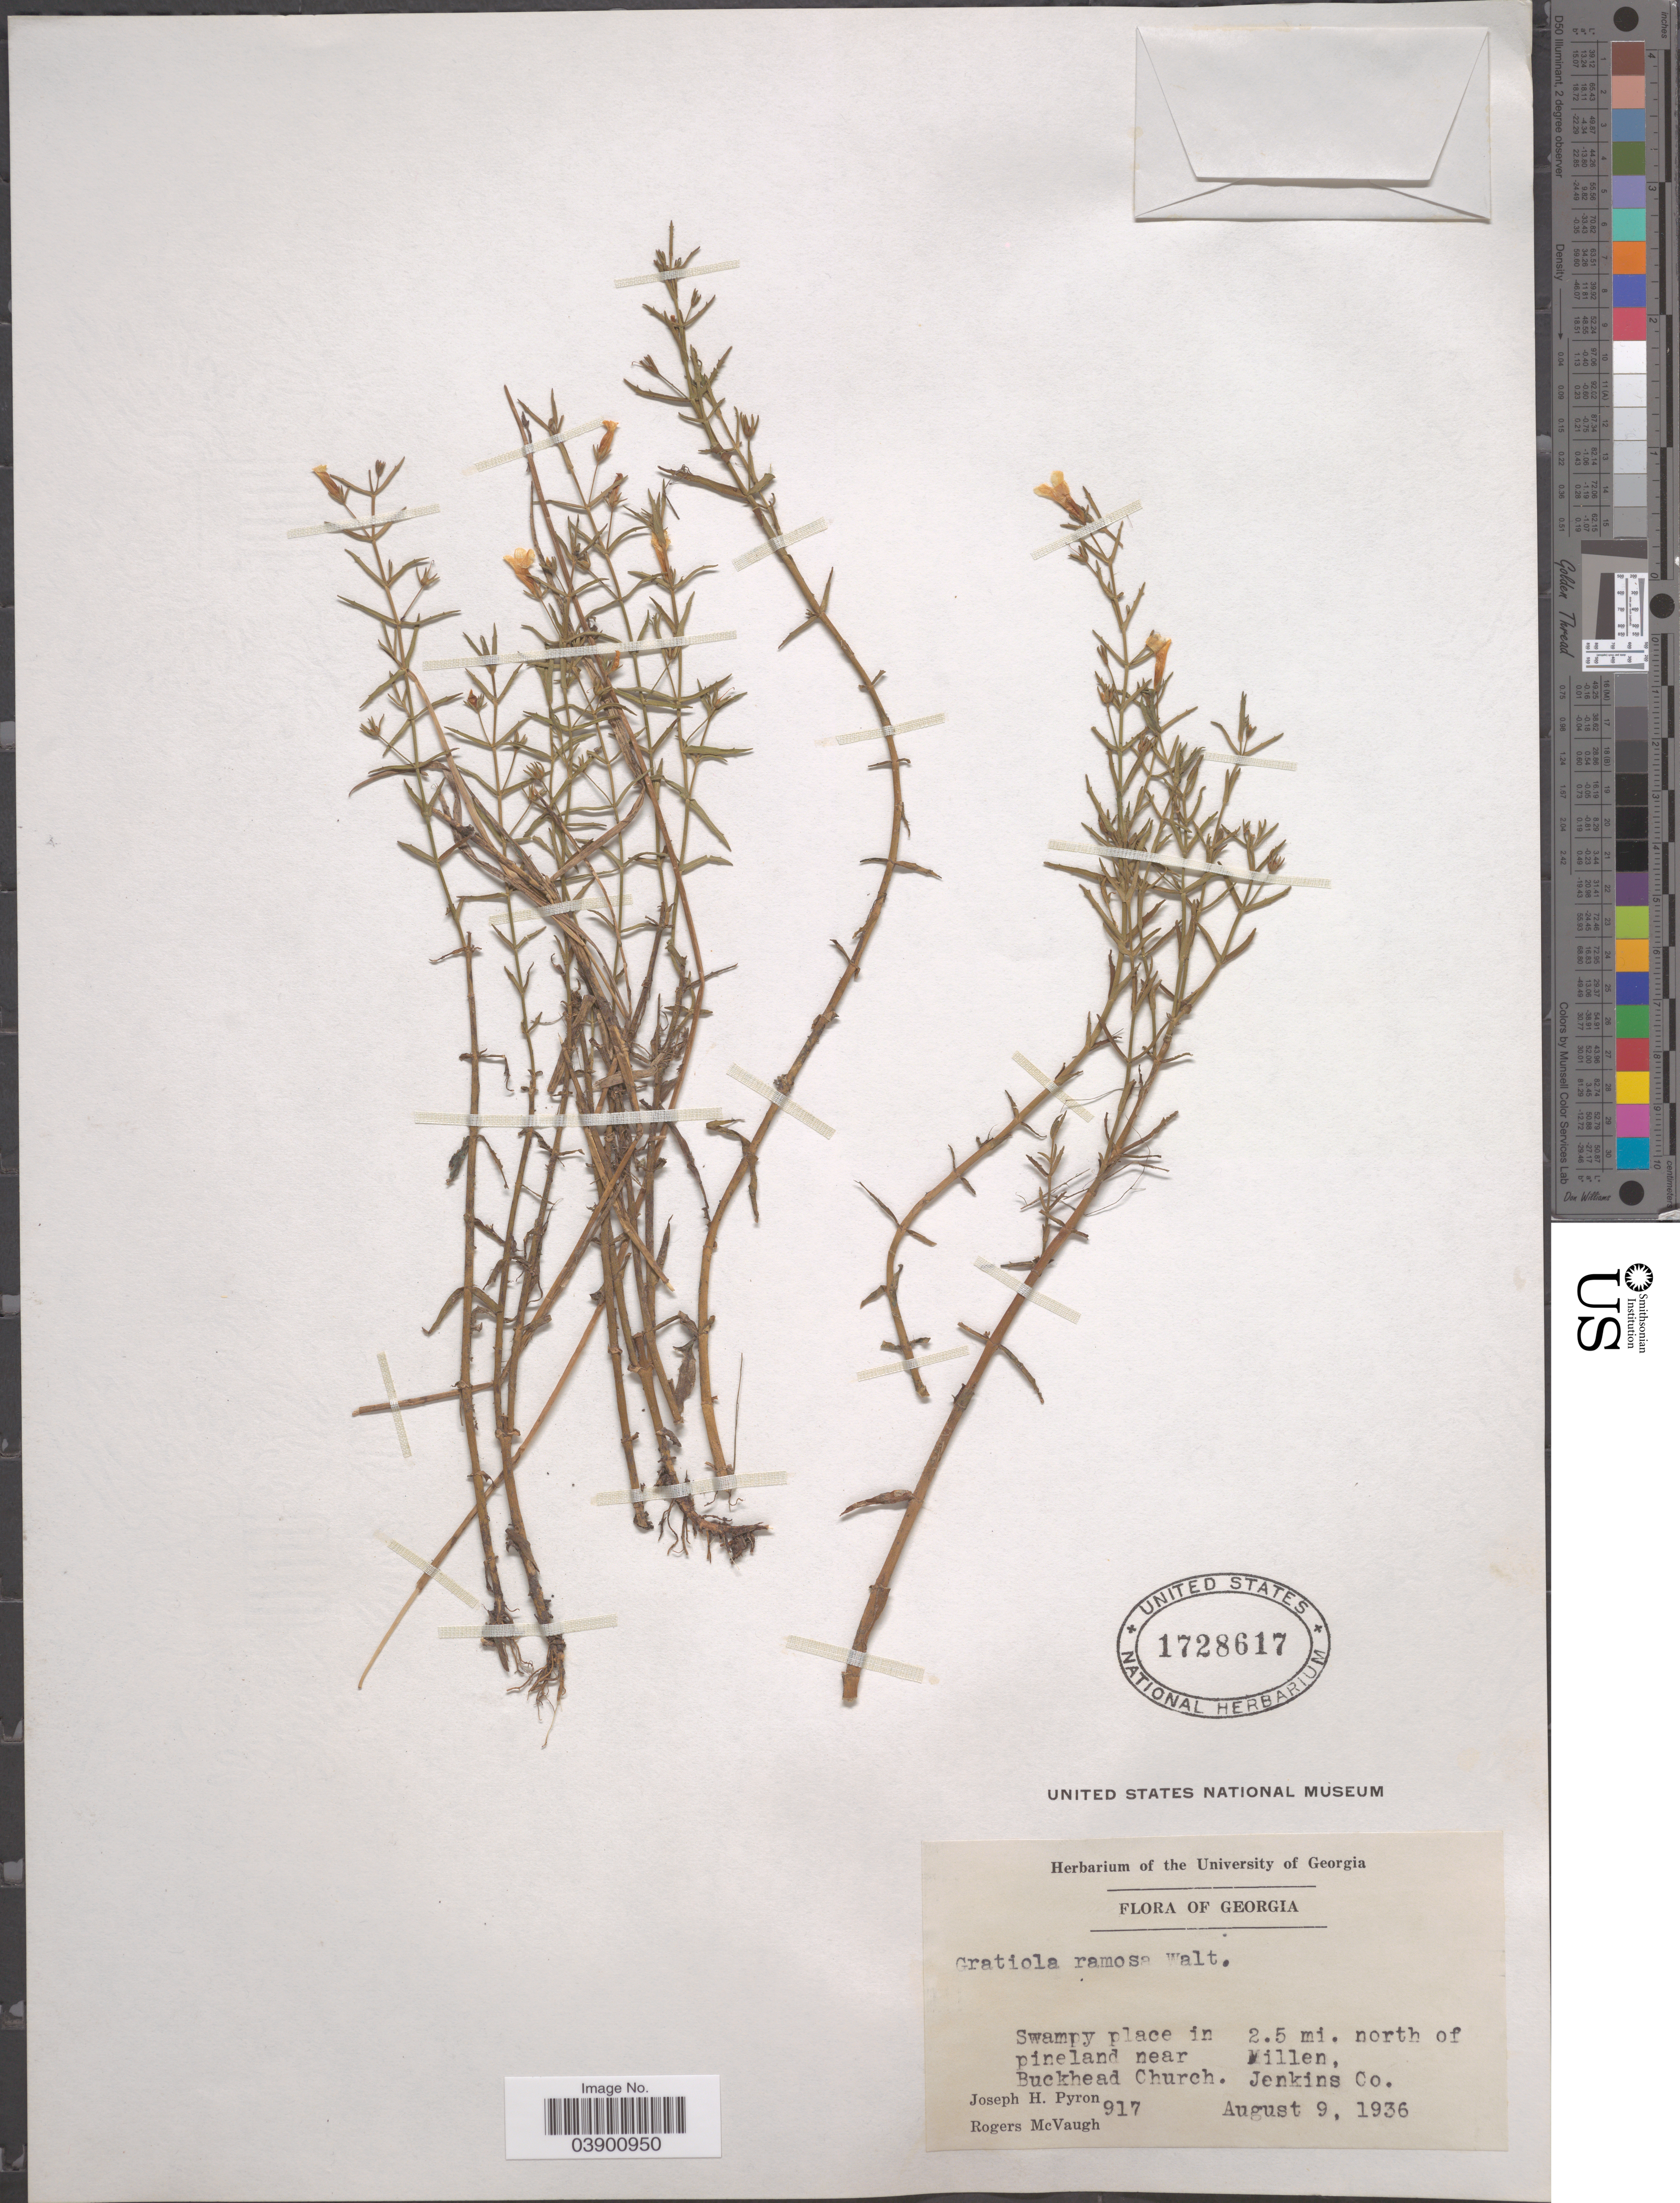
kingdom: Plantae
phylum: Tracheophyta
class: Magnoliopsida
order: Lamiales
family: Plantaginaceae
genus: Gratiola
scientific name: Gratiola ramosa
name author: Walter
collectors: J. H. Pyron & R. McVaugh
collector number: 917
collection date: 1936-08-09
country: United States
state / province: Georgia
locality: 2.5 mi. north of pineland near Millen, Buckhead Church. Jenkins Co.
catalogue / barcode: US 1728617